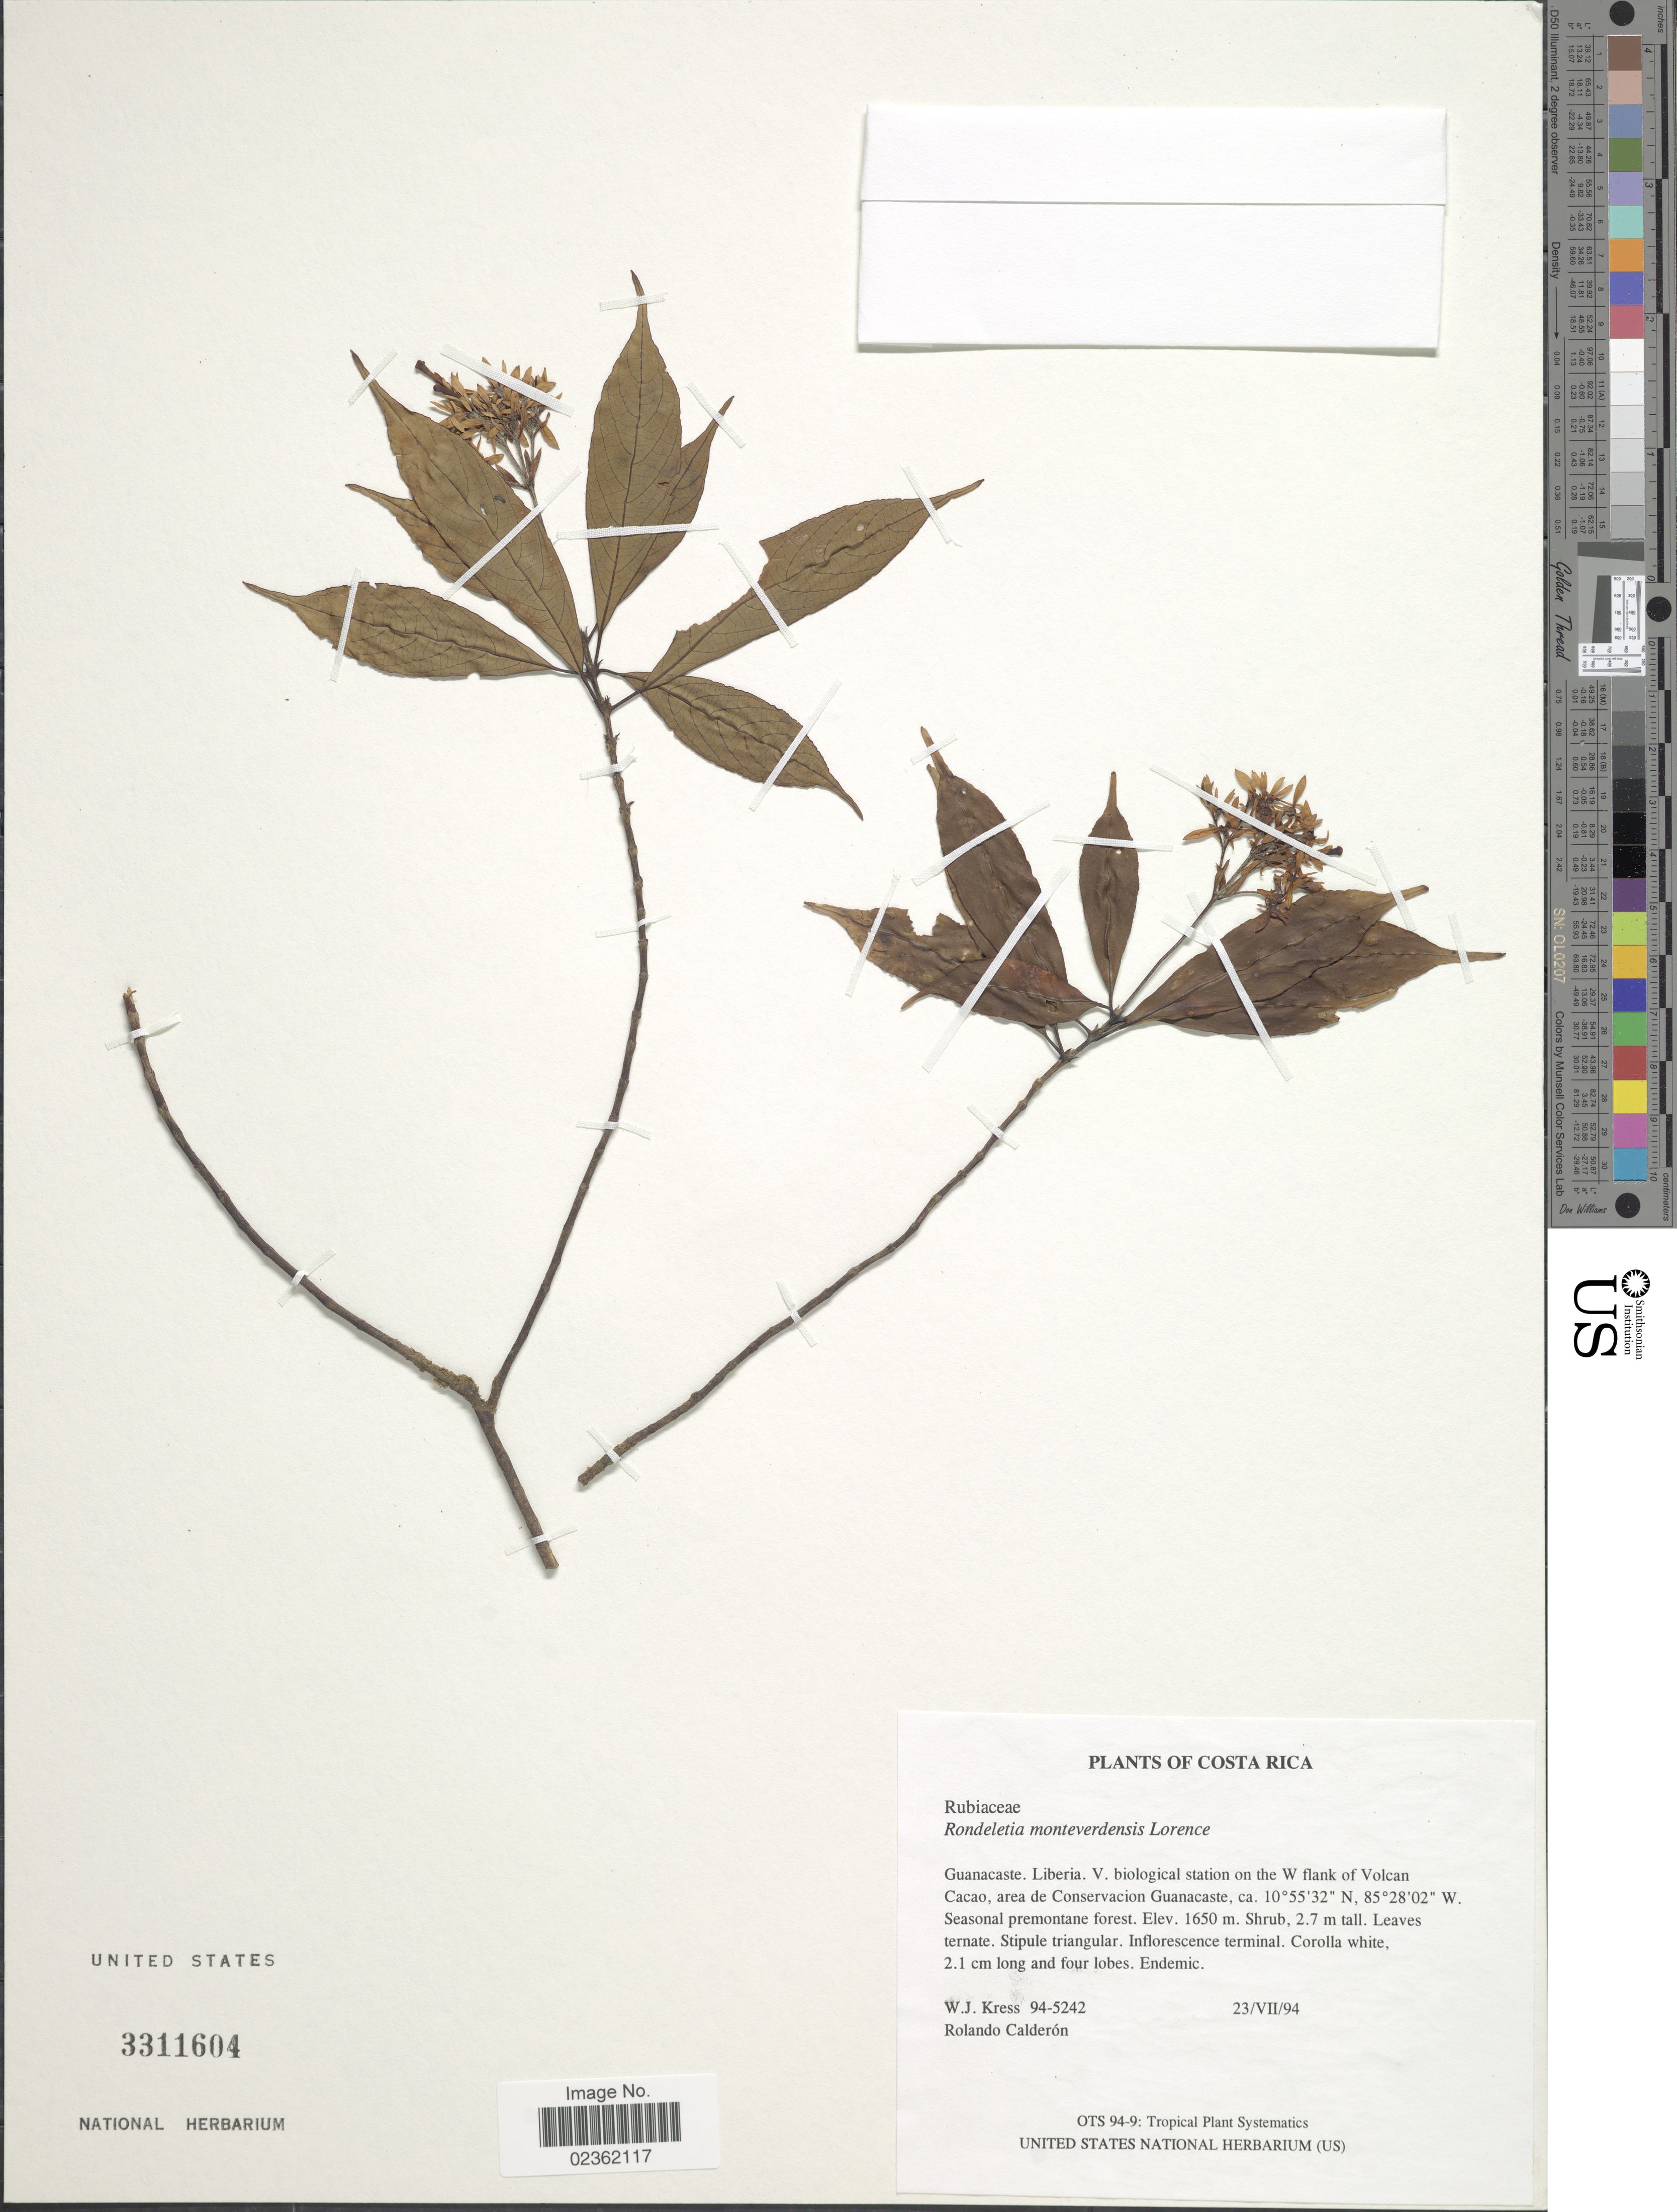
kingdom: Plantae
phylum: Tracheophyta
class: Magnoliopsida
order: Gentianales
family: Rubiaceae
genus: Rondeletia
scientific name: Rondeletia monteverdensis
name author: Lorence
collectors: W. J. Kress & R. Calderon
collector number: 94-5242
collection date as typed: Transcribed d/m/y: 23/7/94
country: Costa Rica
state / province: Guanacaste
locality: Liberia, V. biological station on the W flank of Volcan Cacao, area de Conservacion Guanacaste.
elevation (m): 1650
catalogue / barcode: US 3311604